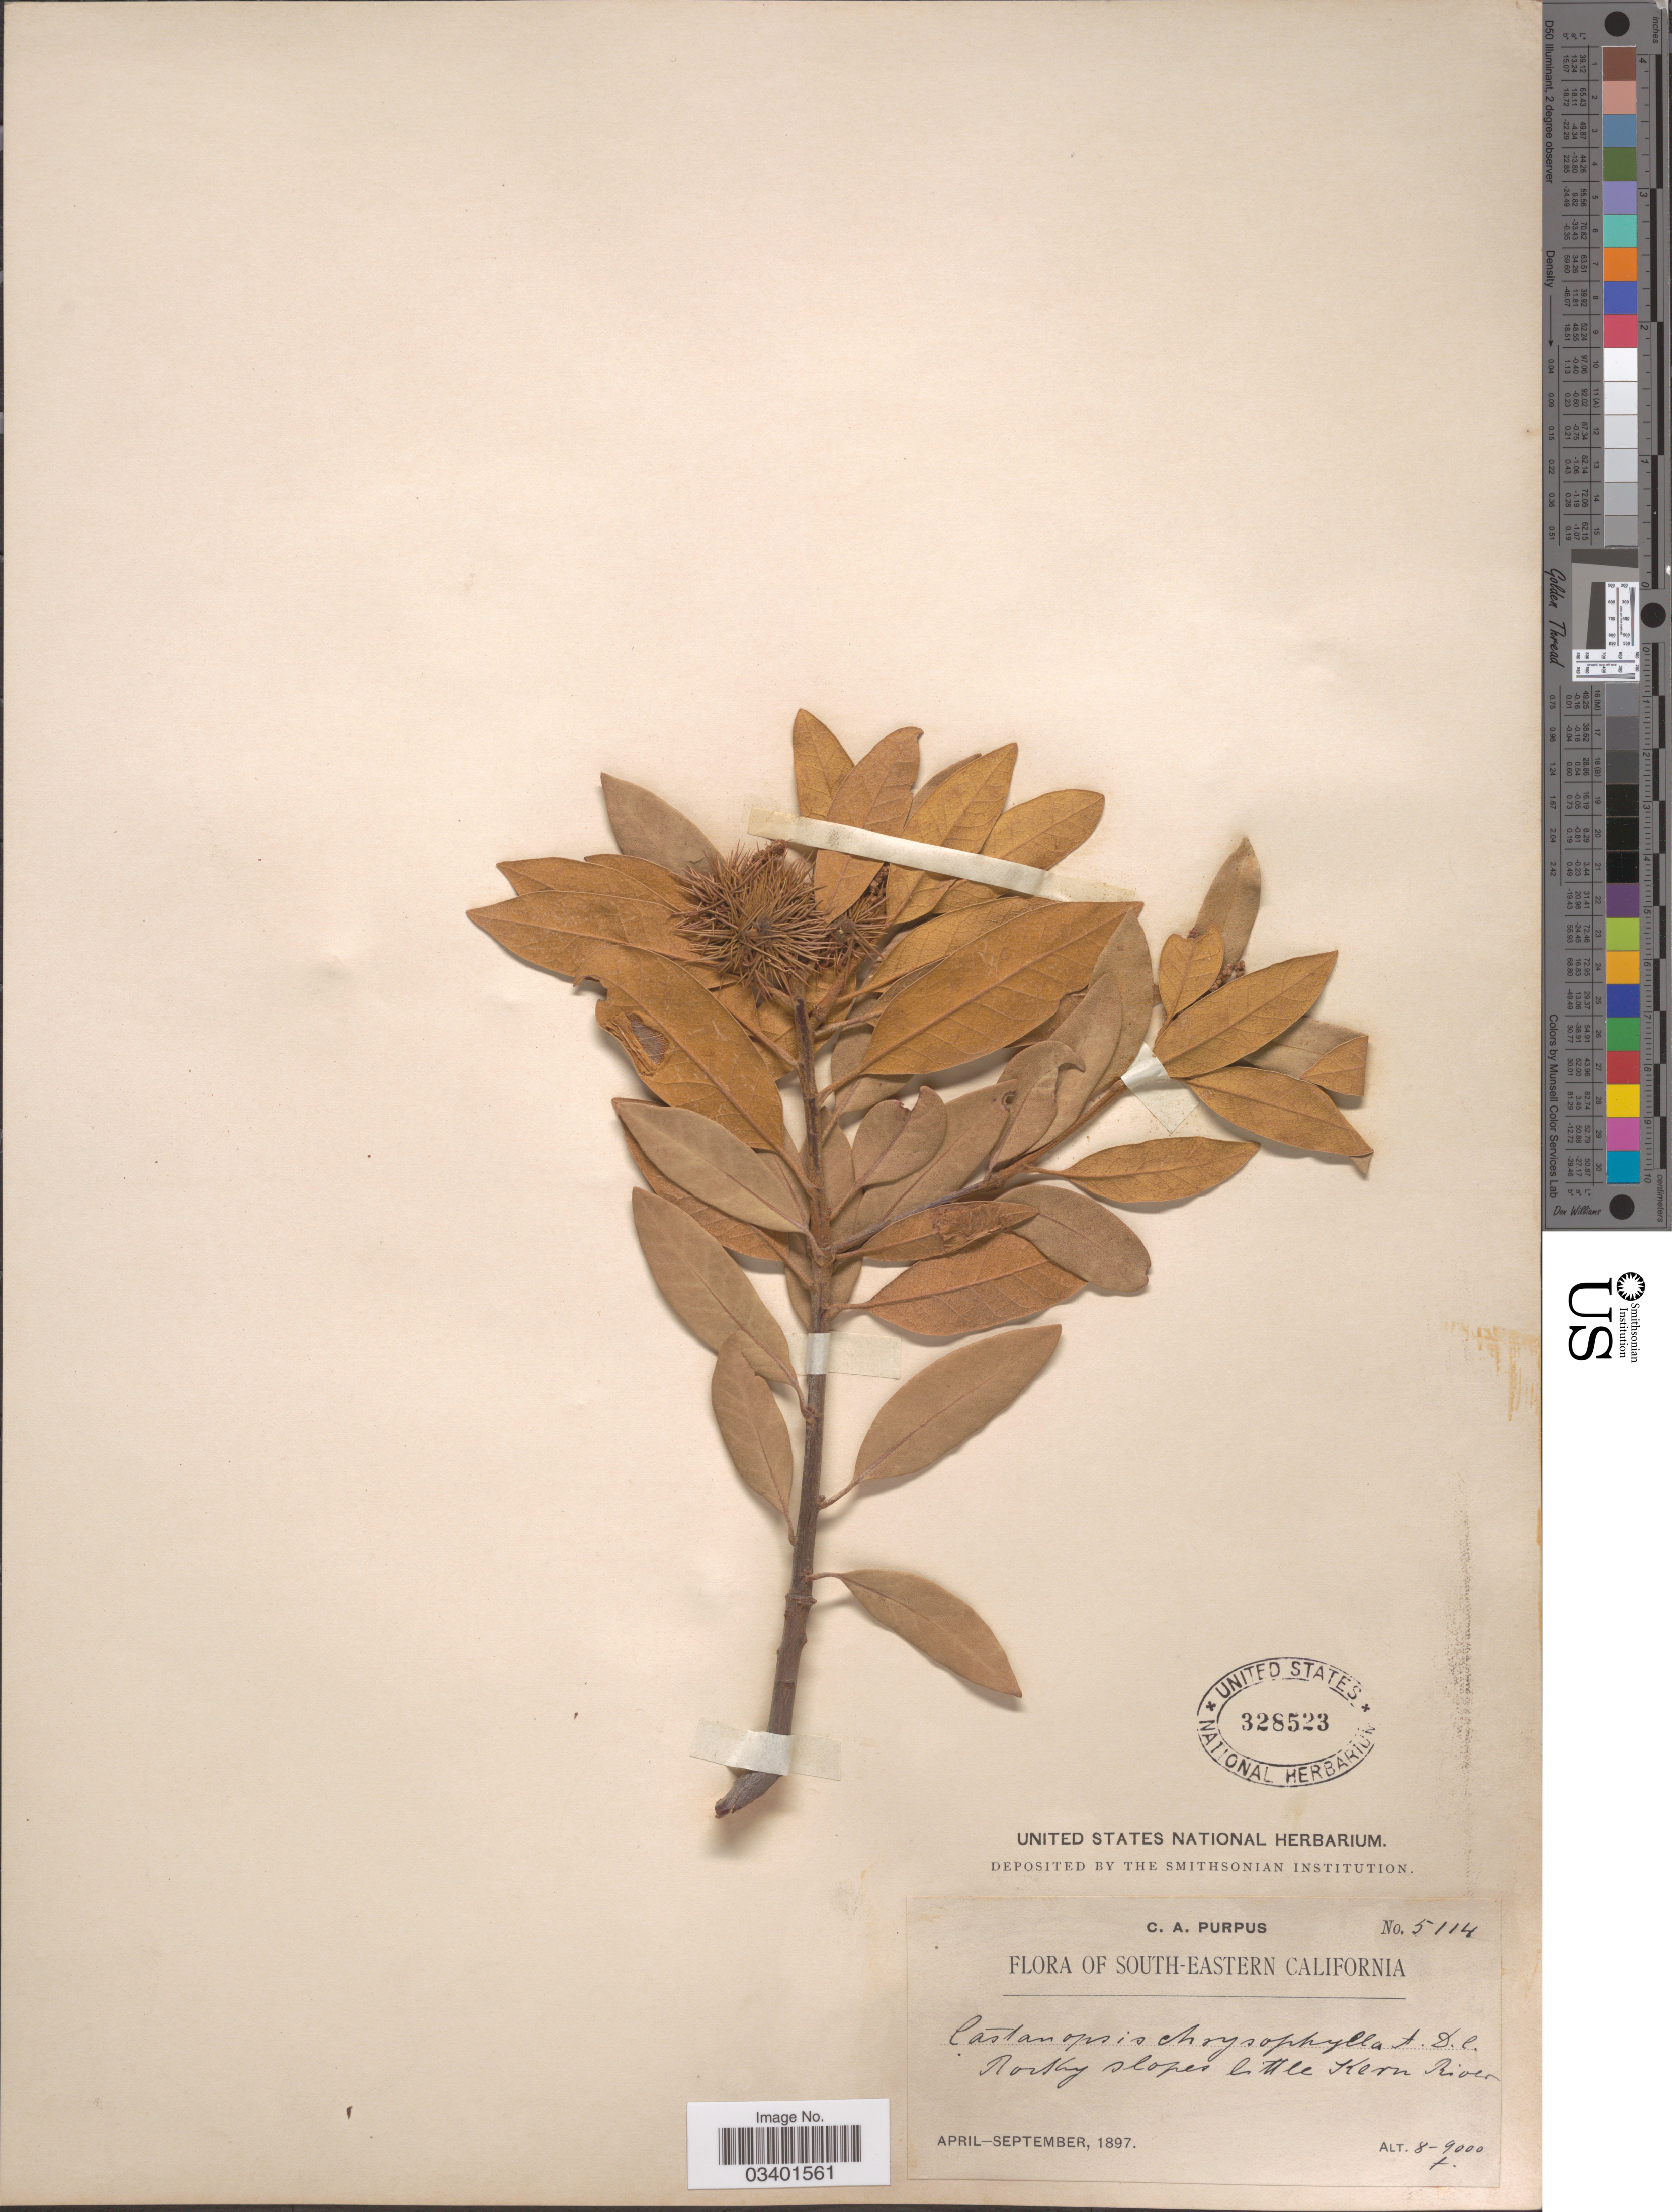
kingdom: Plantae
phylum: Tracheophyta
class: Magnoliopsida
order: Fagales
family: Fagaceae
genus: Chrysolepis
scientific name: Chrysolepis sempervirens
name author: (Kellogg) Hjelmq.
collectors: C. A. Purpus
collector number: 5114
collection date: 1897-04/1897-09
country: United States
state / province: California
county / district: Kern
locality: South-eastern California, Rocky slopes little Kern River.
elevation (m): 2438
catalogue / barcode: US 328523